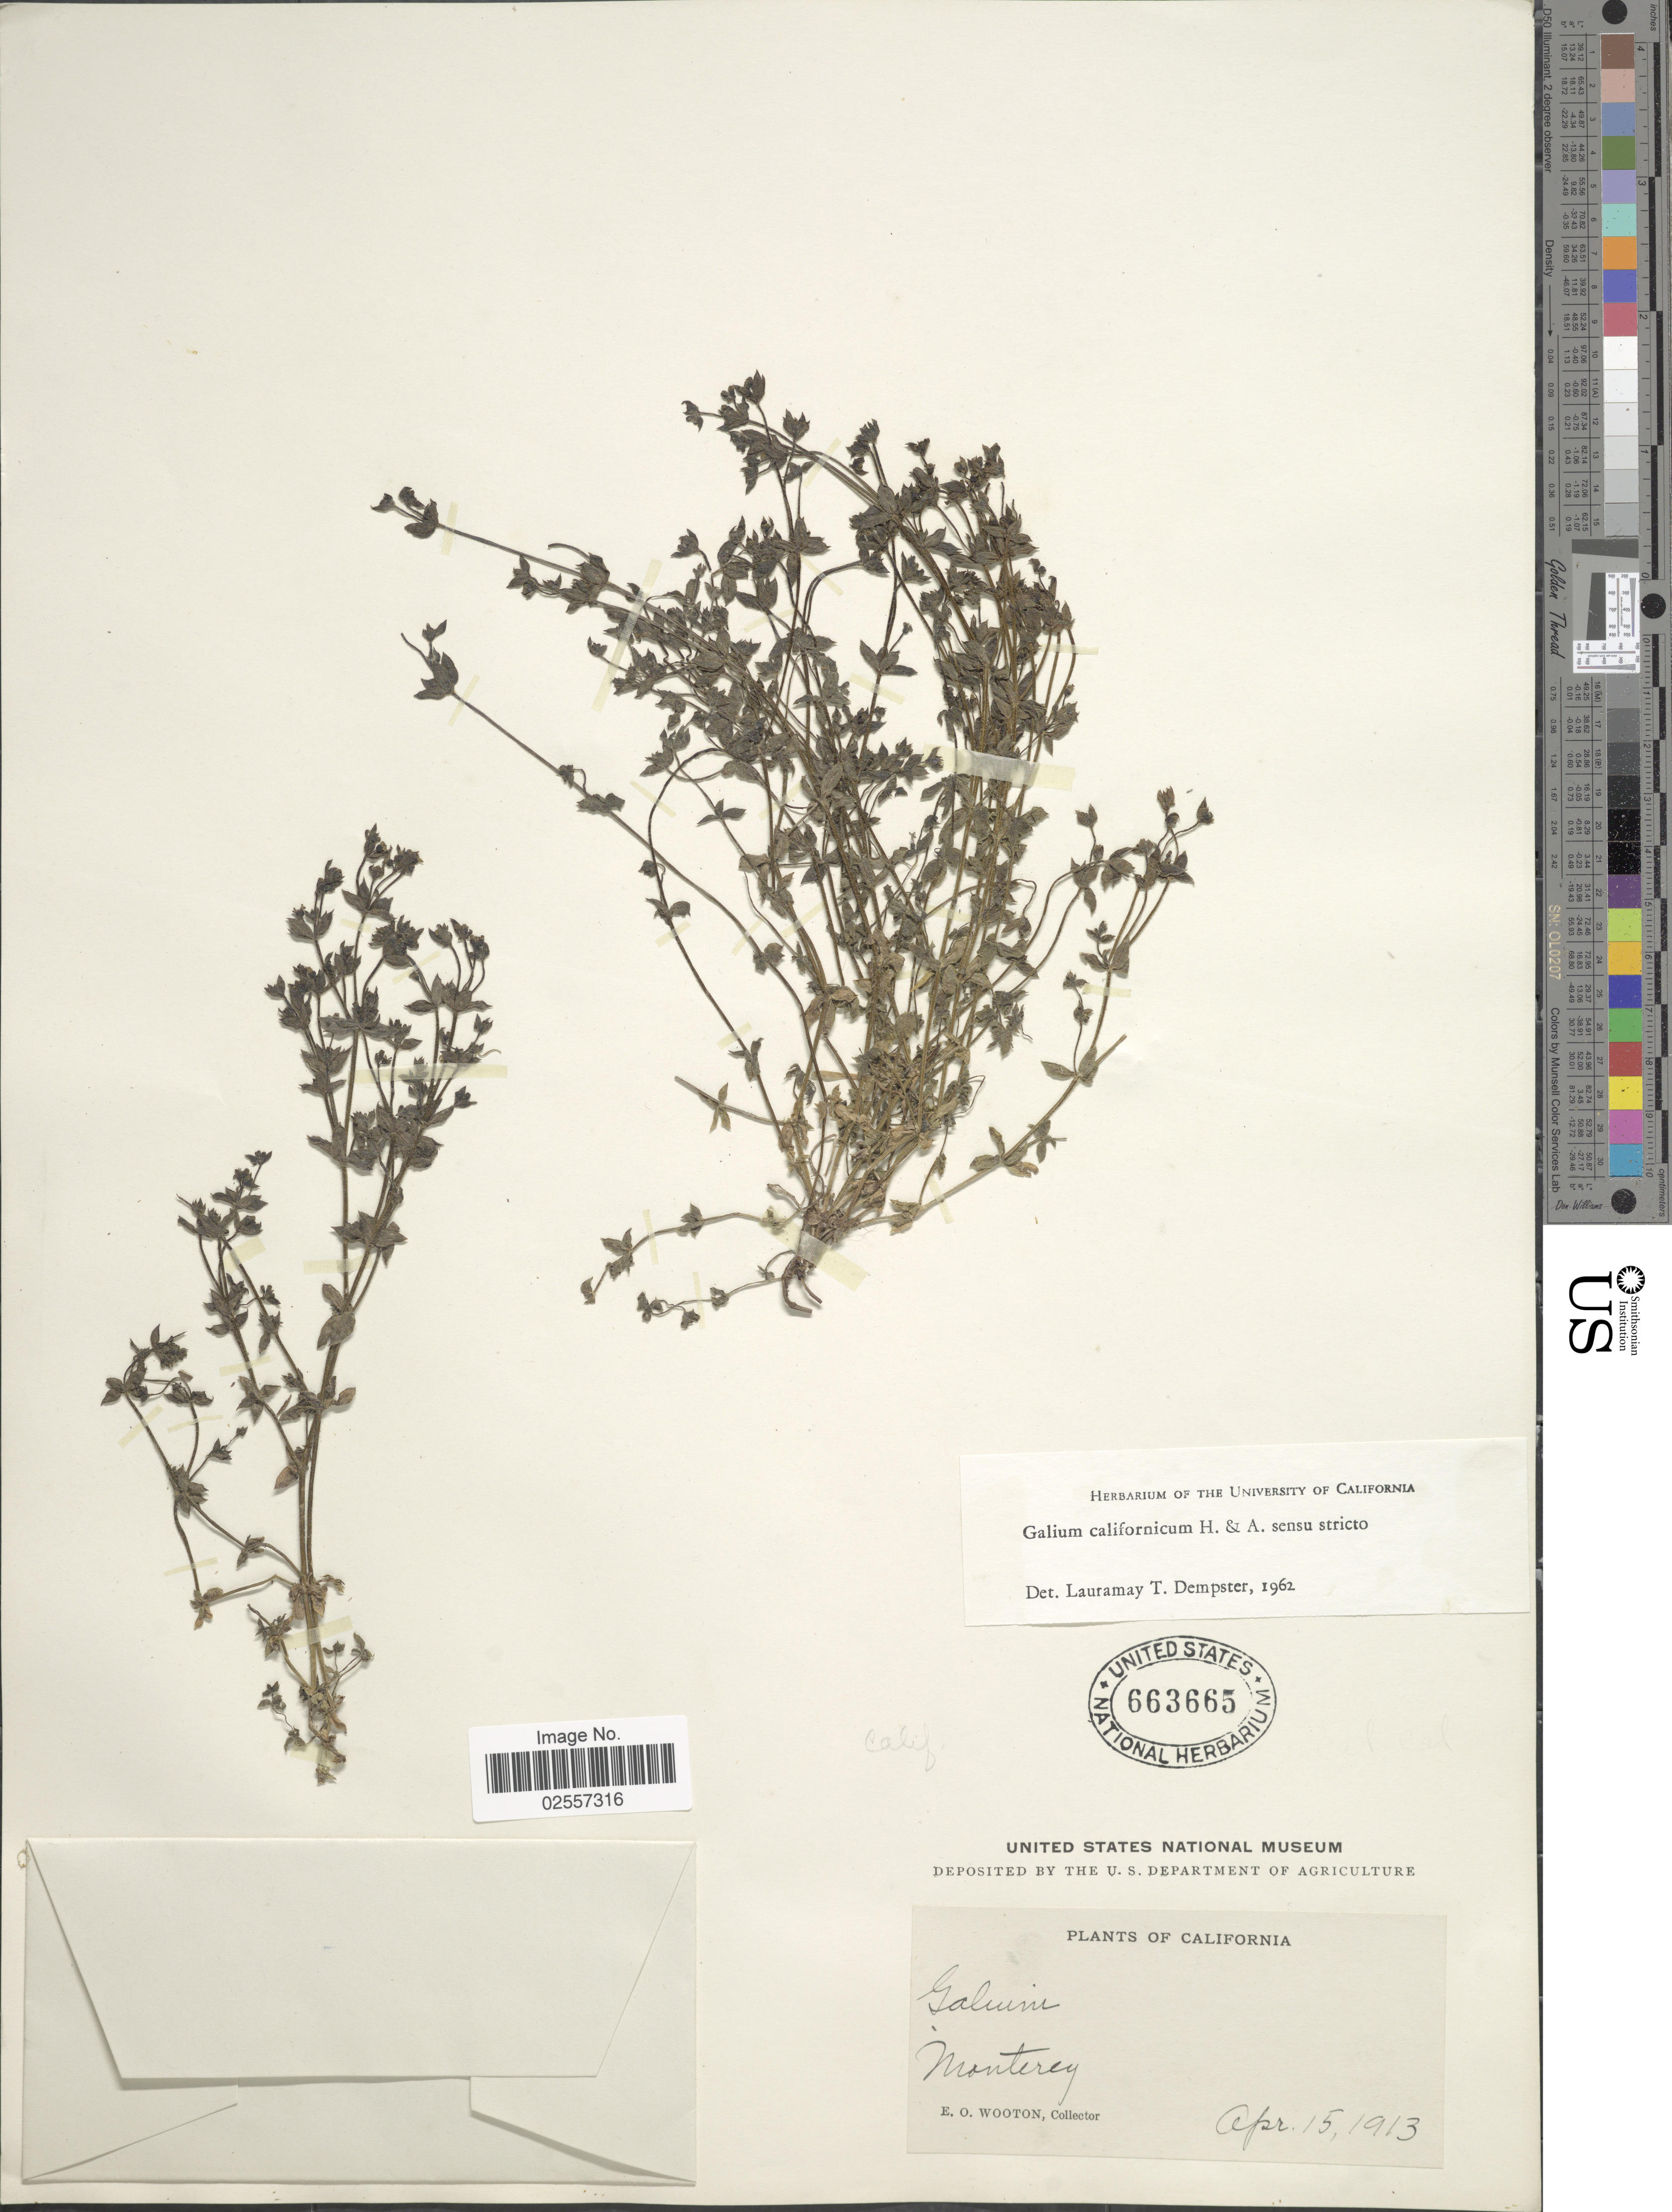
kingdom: Plantae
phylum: Tracheophyta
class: Magnoliopsida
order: Gentianales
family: Rubiaceae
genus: Galium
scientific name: Galium californicum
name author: Hook. & Arn.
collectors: E. O. Wooton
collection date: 1913-04-15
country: United States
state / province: California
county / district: Monterey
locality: Monterey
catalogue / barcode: US 663665